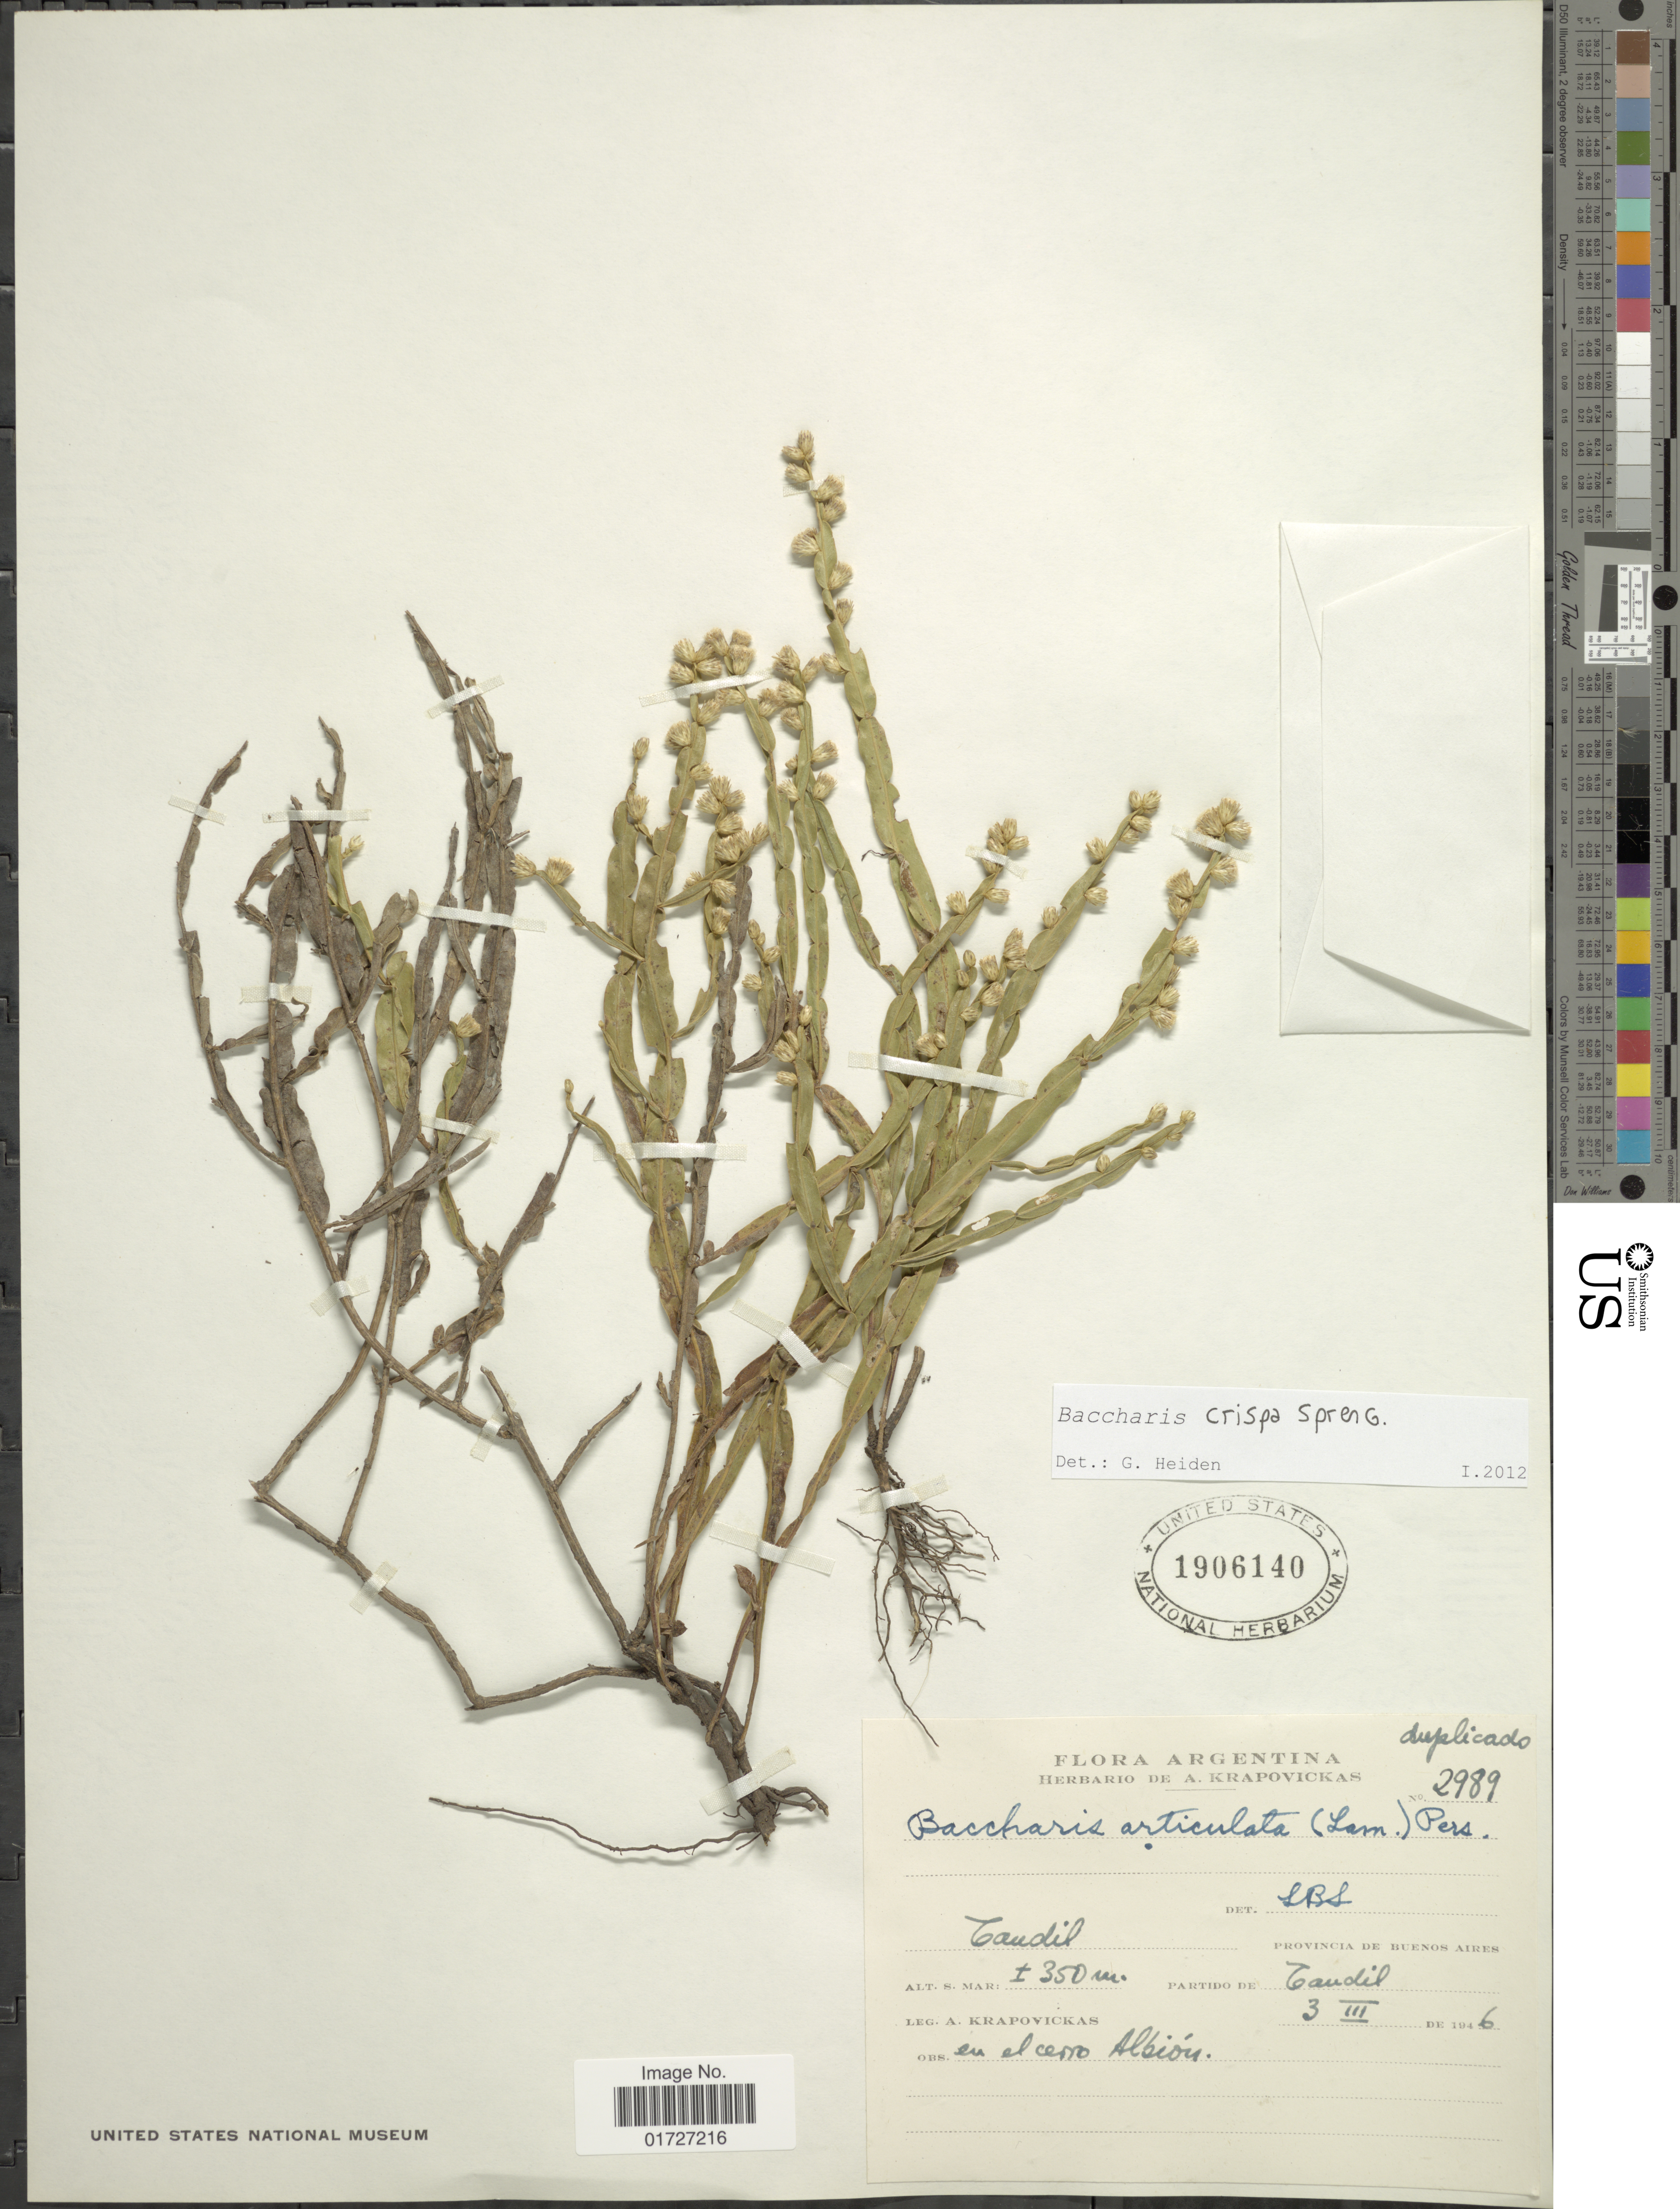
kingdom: Plantae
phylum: Tracheophyta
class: Magnoliopsida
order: Asterales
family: Asteraceae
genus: Baccharis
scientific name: Baccharis crispa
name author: Spreng.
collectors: A. Krapovickas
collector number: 2989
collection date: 1946-03-03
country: Argentina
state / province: Buenos Aires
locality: Tandil, en el Cerro Albion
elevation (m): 350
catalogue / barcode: US 1906140